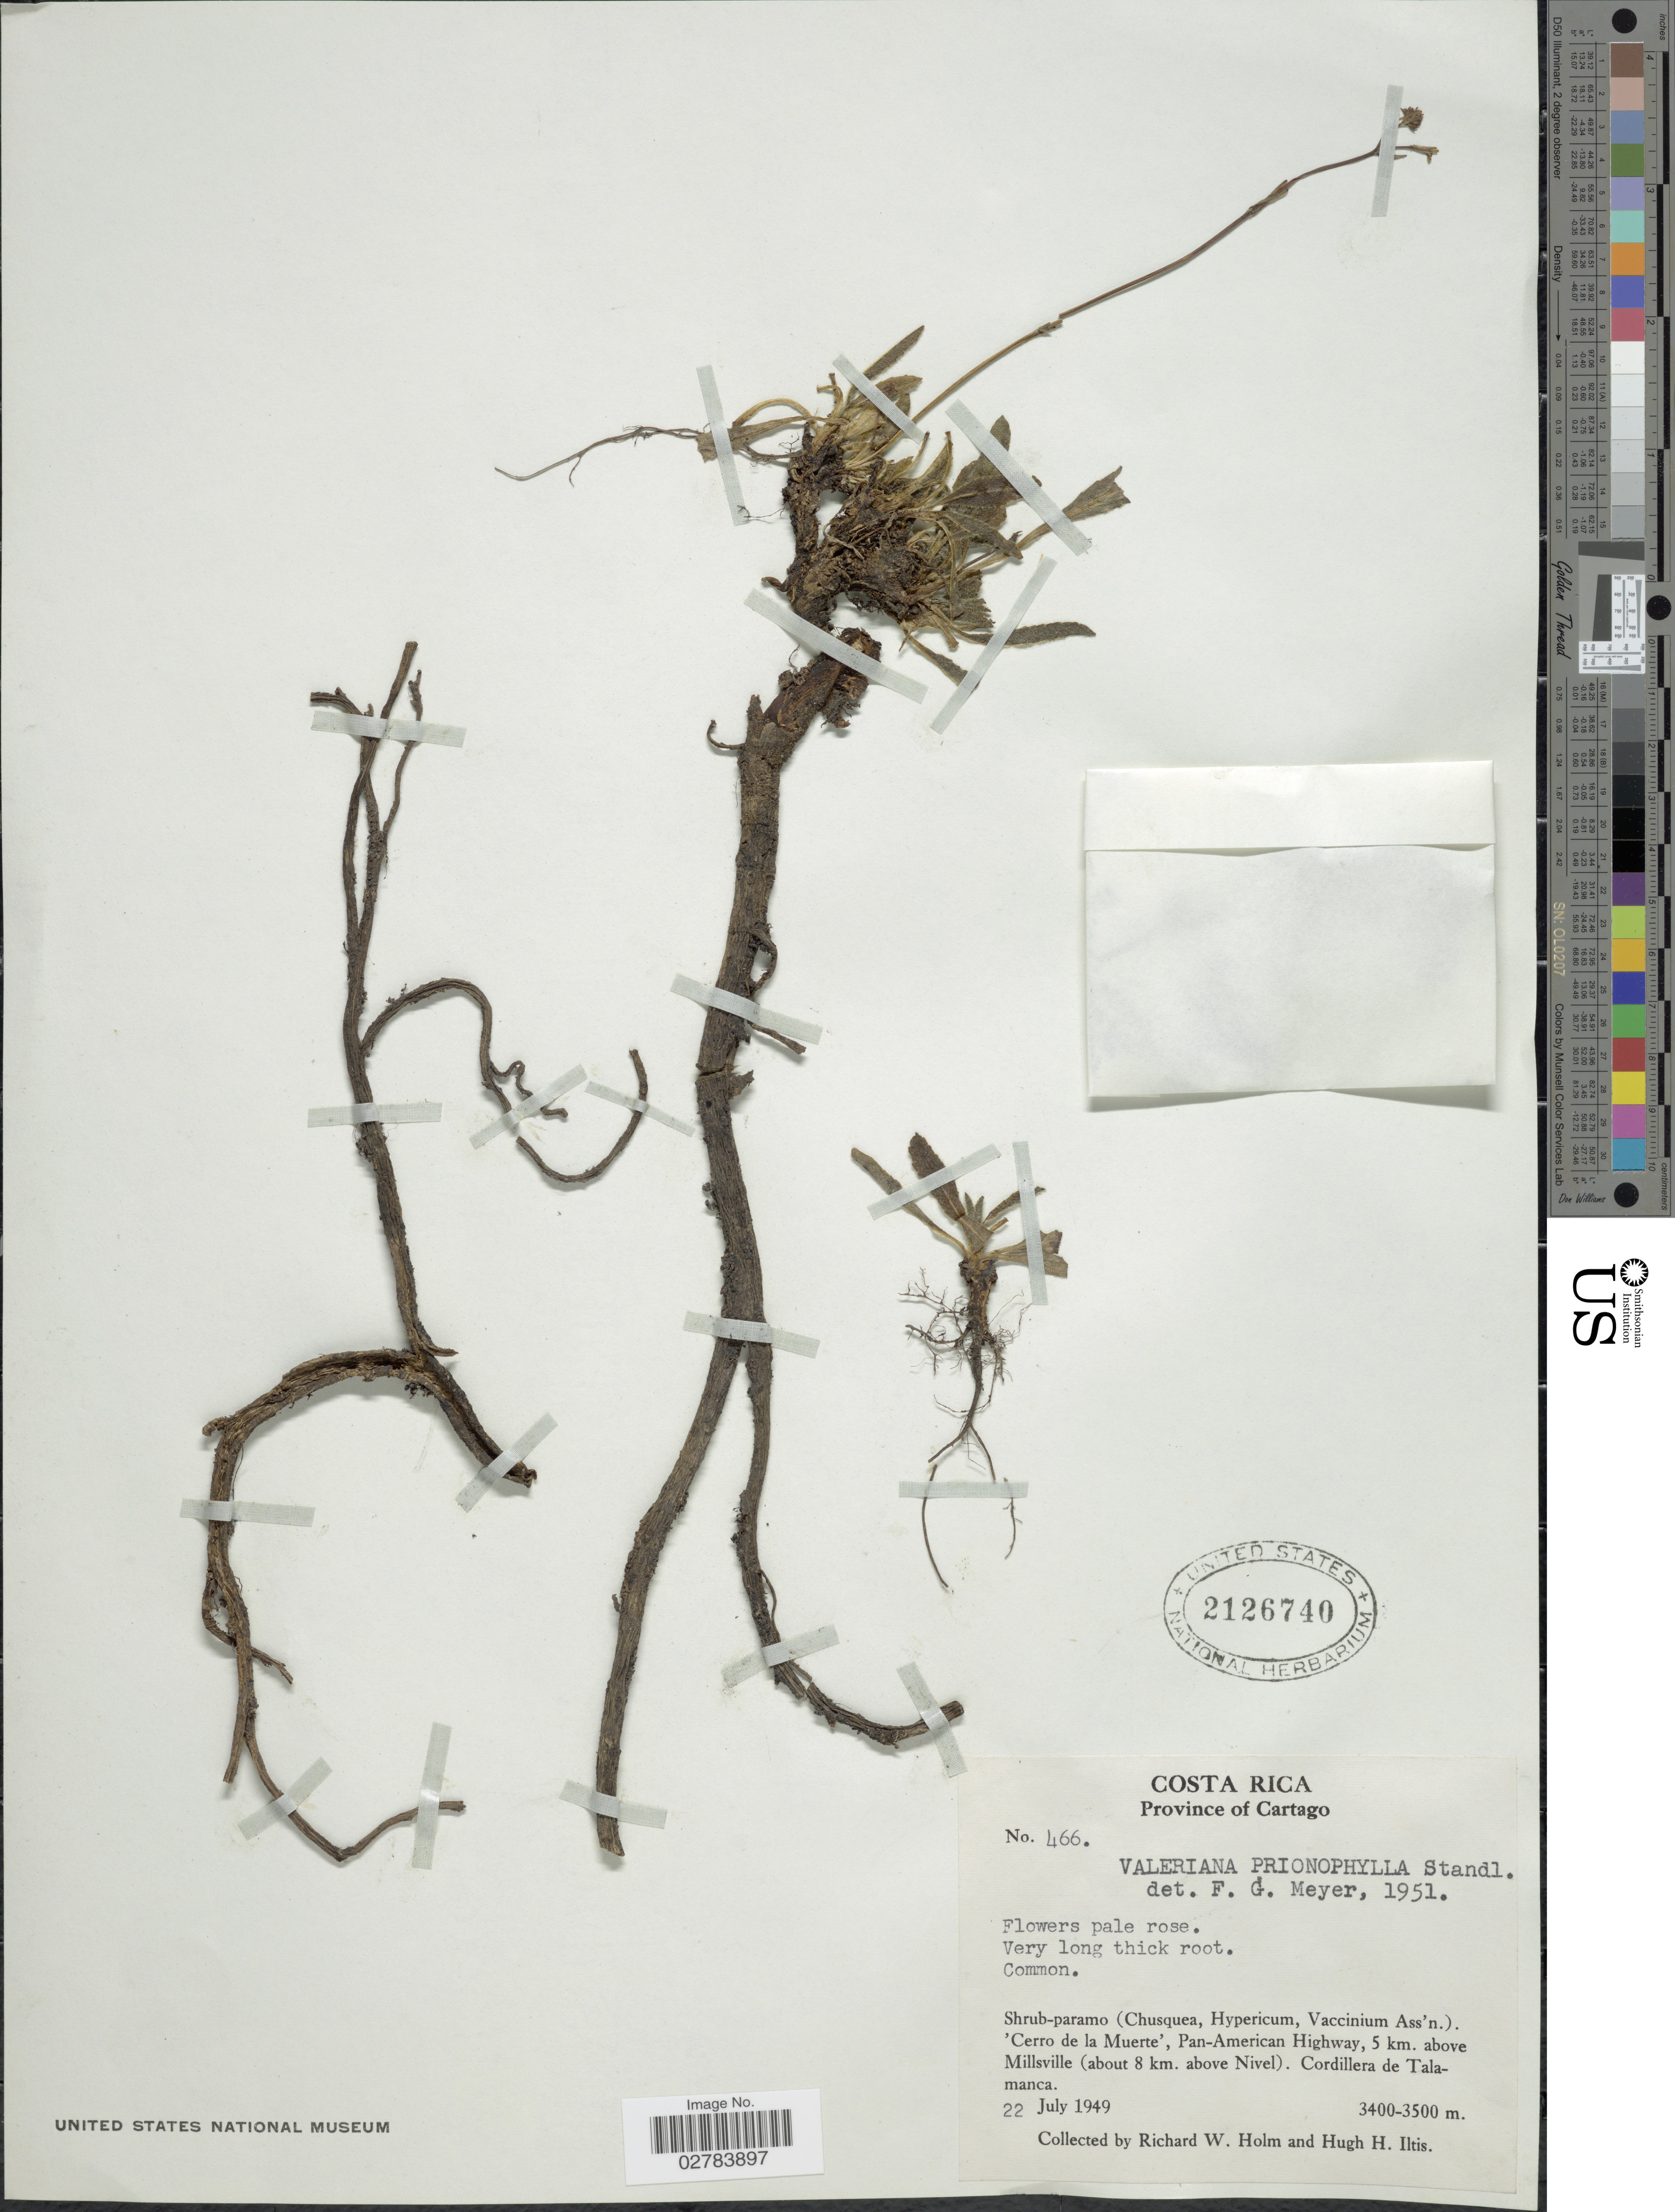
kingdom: Plantae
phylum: Tracheophyta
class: Magnoliopsida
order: Dipsacales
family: Caprifoliaceae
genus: Valeriana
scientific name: Valeriana prionophylla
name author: Standl.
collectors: R. W. Holm & H. Iltis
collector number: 466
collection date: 1949-07-22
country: Costa Rica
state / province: Cartago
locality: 'Cerro de la Muerte', Pan-American Highway, 5 km. above Millsville (about 8 km. above Nivel). Cordillera de Talamanca.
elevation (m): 3400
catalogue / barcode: US 2126740